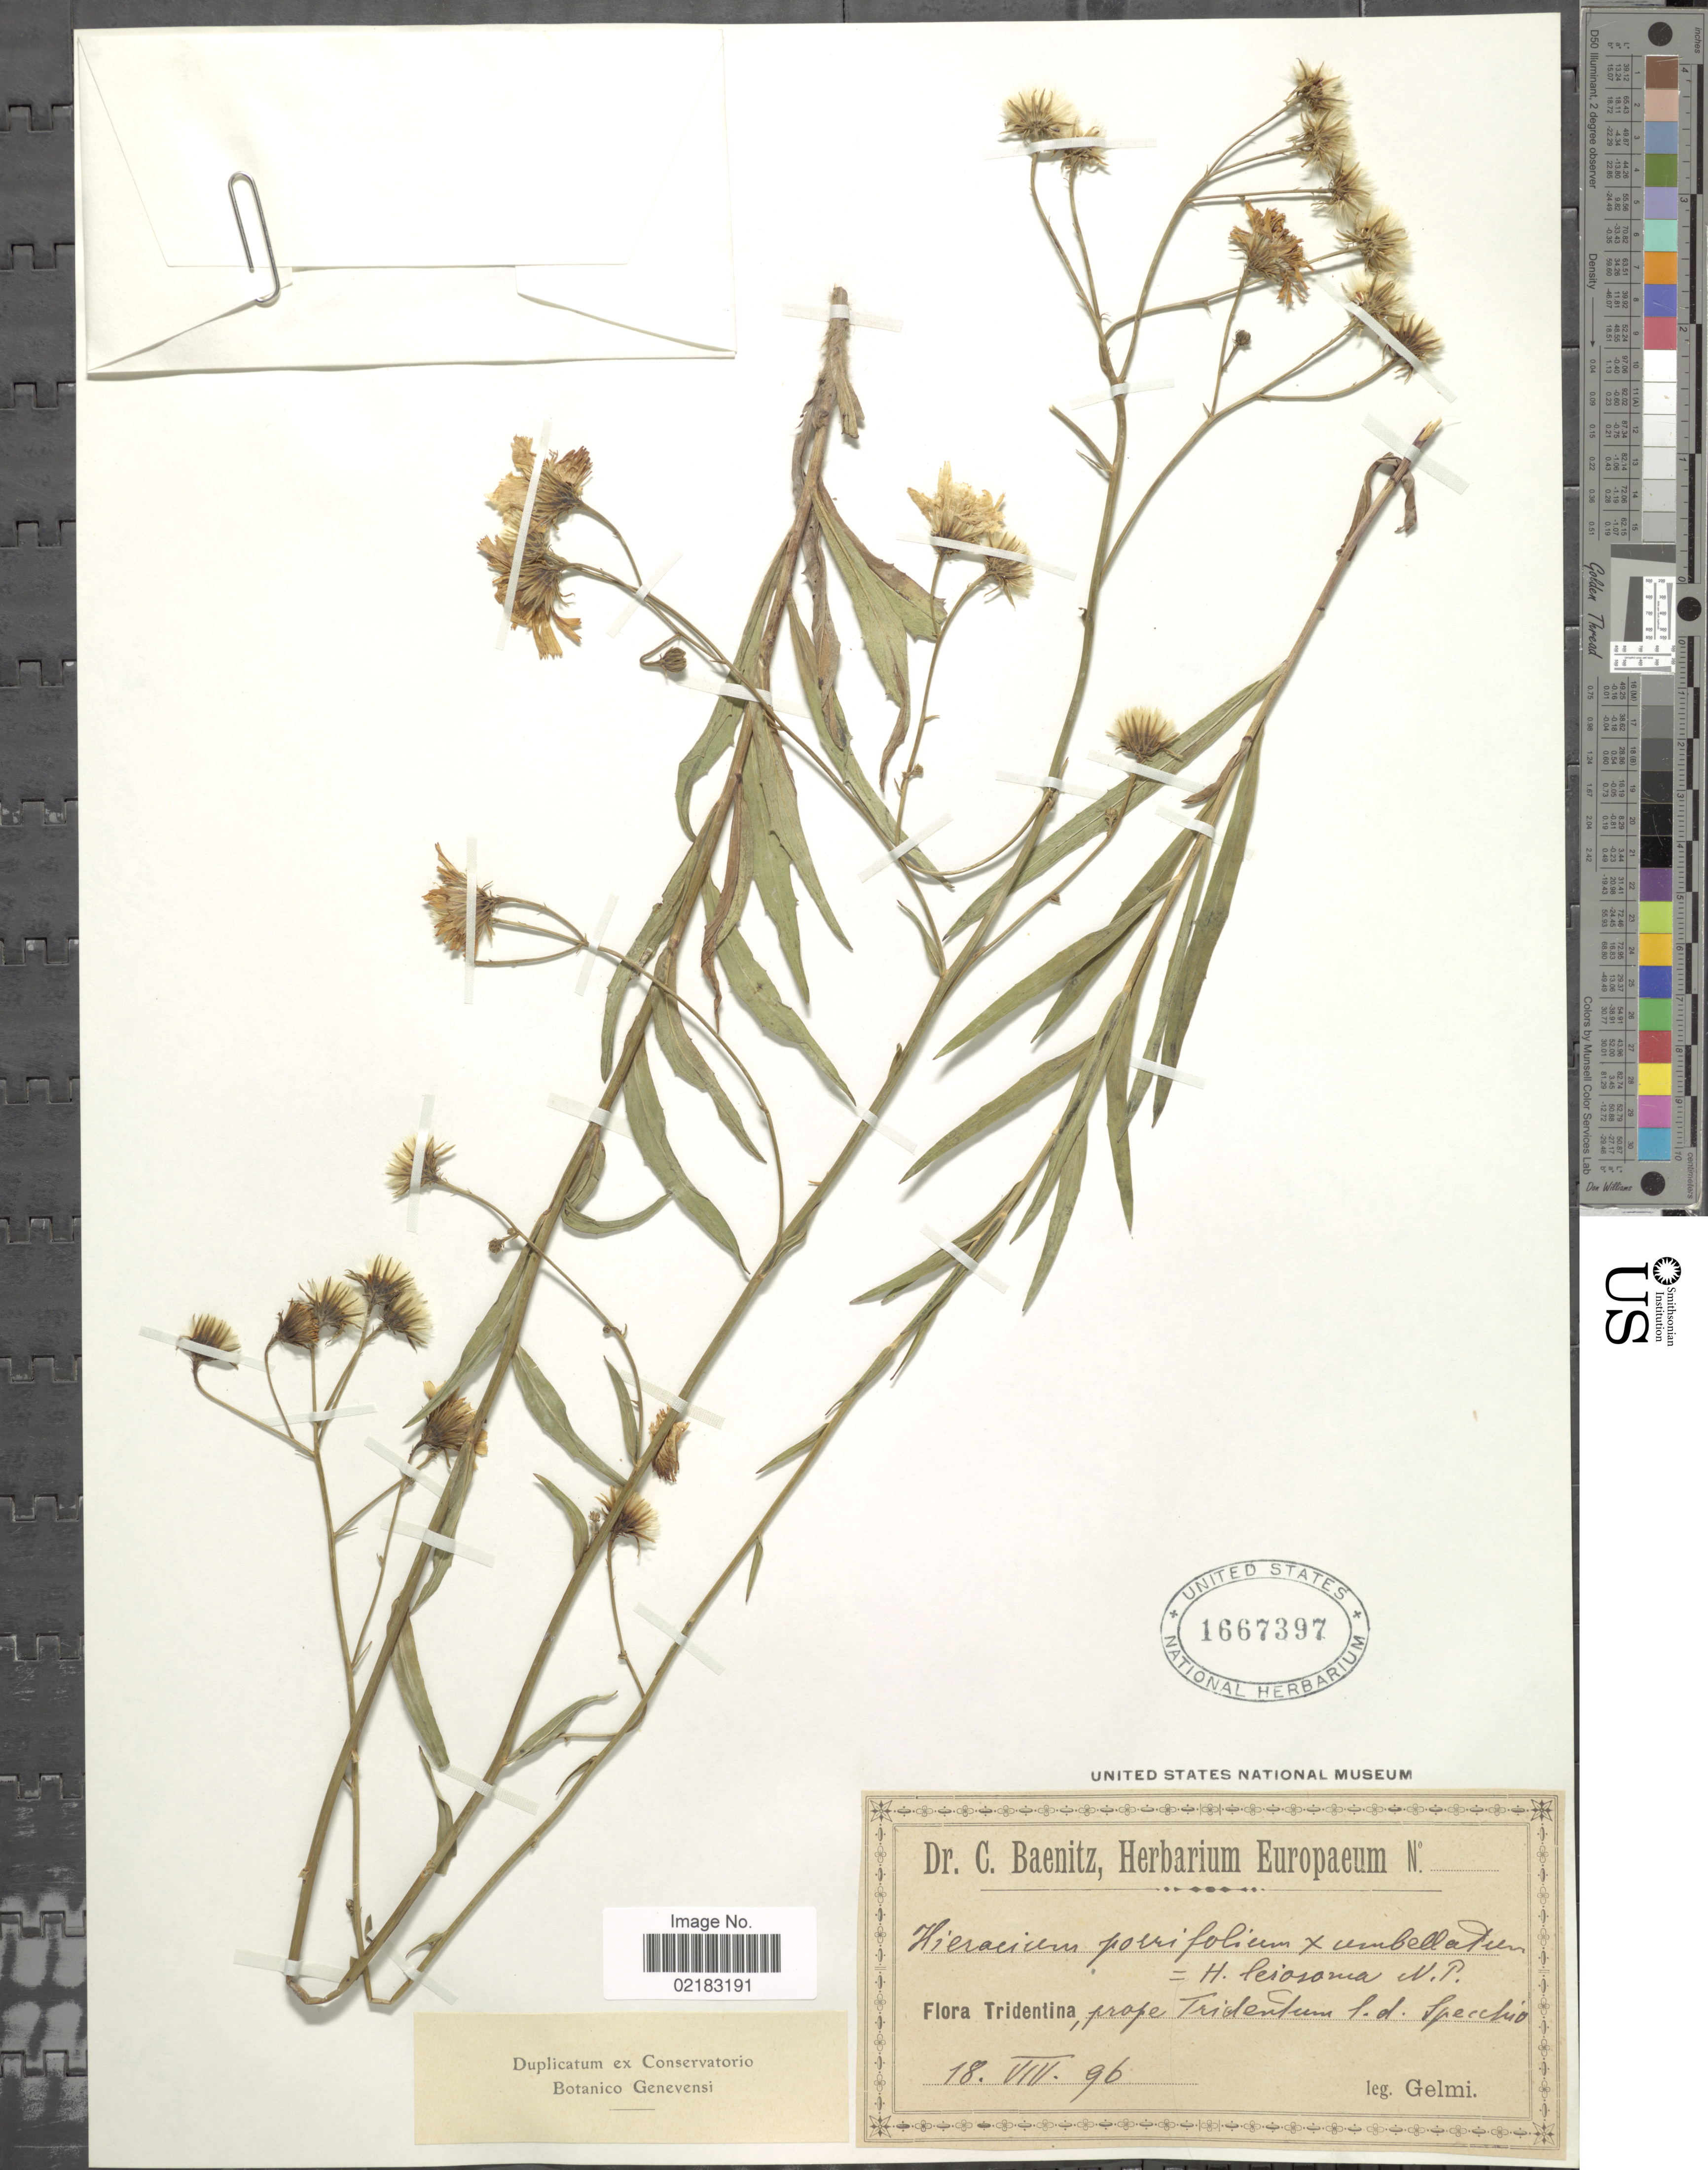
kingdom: Plantae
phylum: Tracheophyta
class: Magnoliopsida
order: Asterales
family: Asteraceae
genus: Hieracium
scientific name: Hieracium leiocephalum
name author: Bartl. ex Griseb.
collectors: -. Gelmi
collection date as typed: Transcribed d/m/y: 18/9/96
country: Italy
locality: Trindentina, prope Tridentntui, specchio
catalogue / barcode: US 1667397